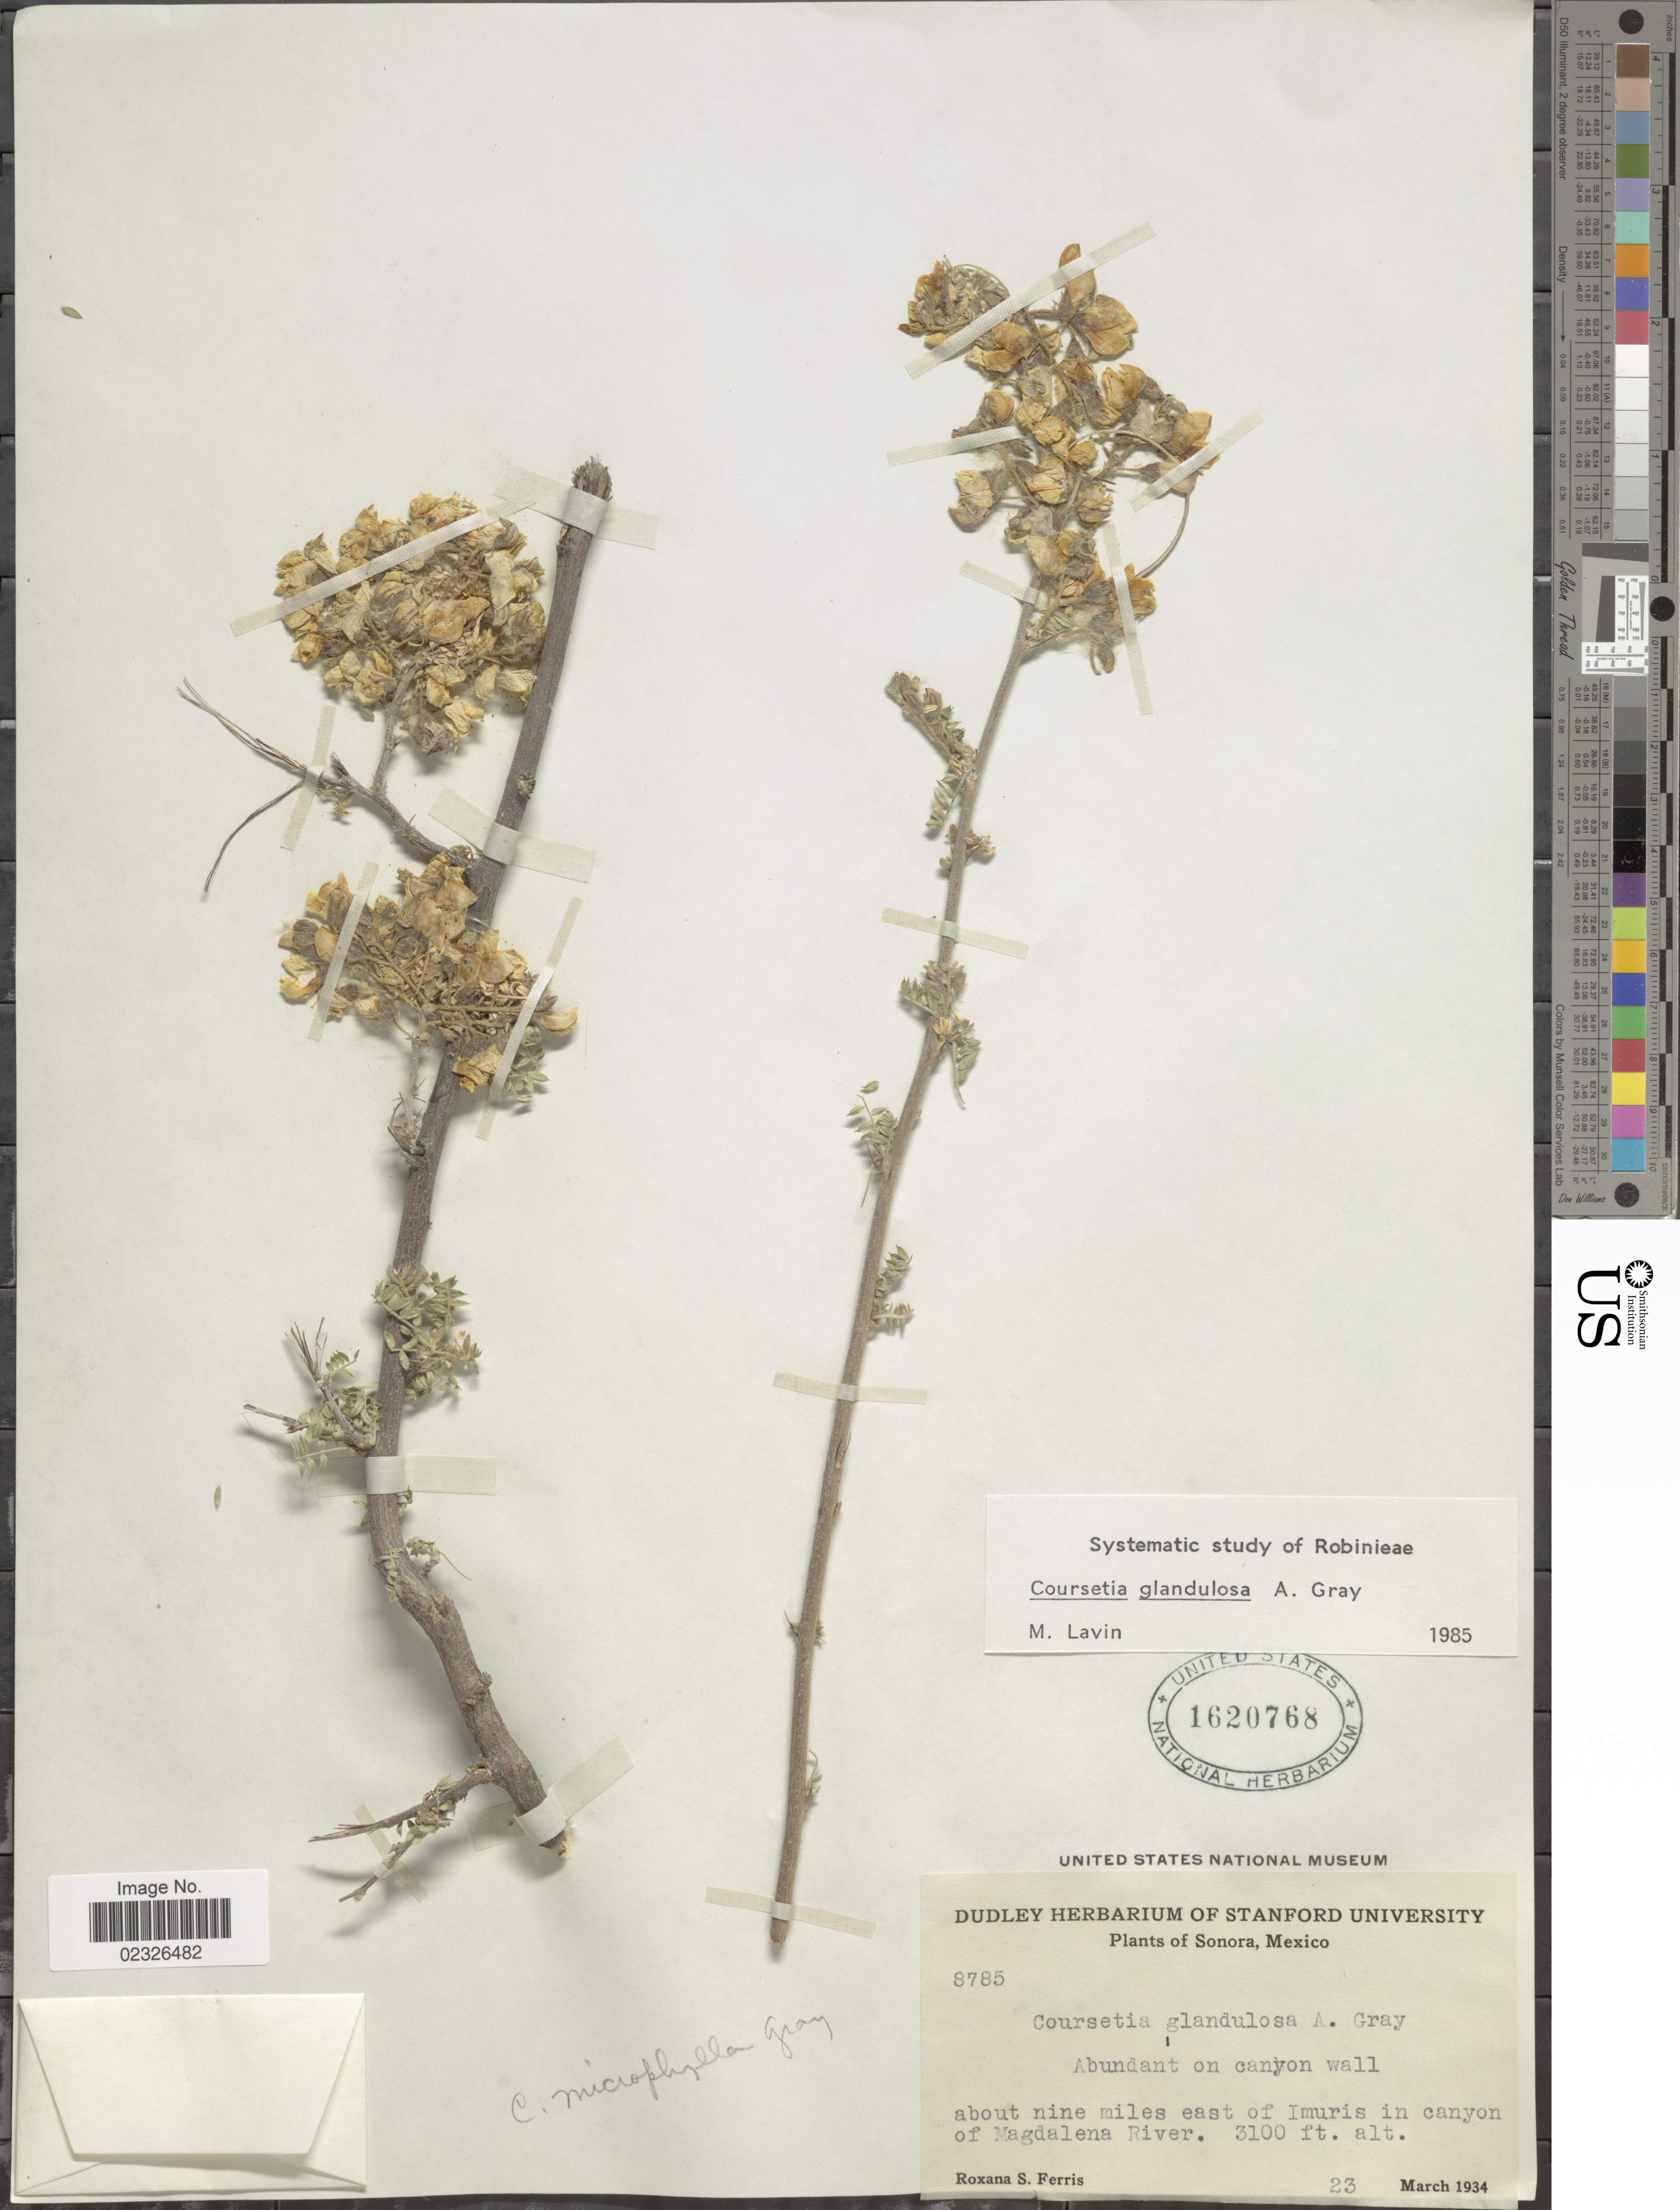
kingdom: Plantae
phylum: Tracheophyta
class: Magnoliopsida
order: Fabales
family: Fabaceae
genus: Coursetia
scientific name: Coursetia glandulosa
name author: A. Gray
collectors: R. S. Ferris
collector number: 8785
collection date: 1934-03-23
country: Mexico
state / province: Sonora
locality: About nine miles east of Imuris in canyon of Magdalena River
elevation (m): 945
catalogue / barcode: US 1620768